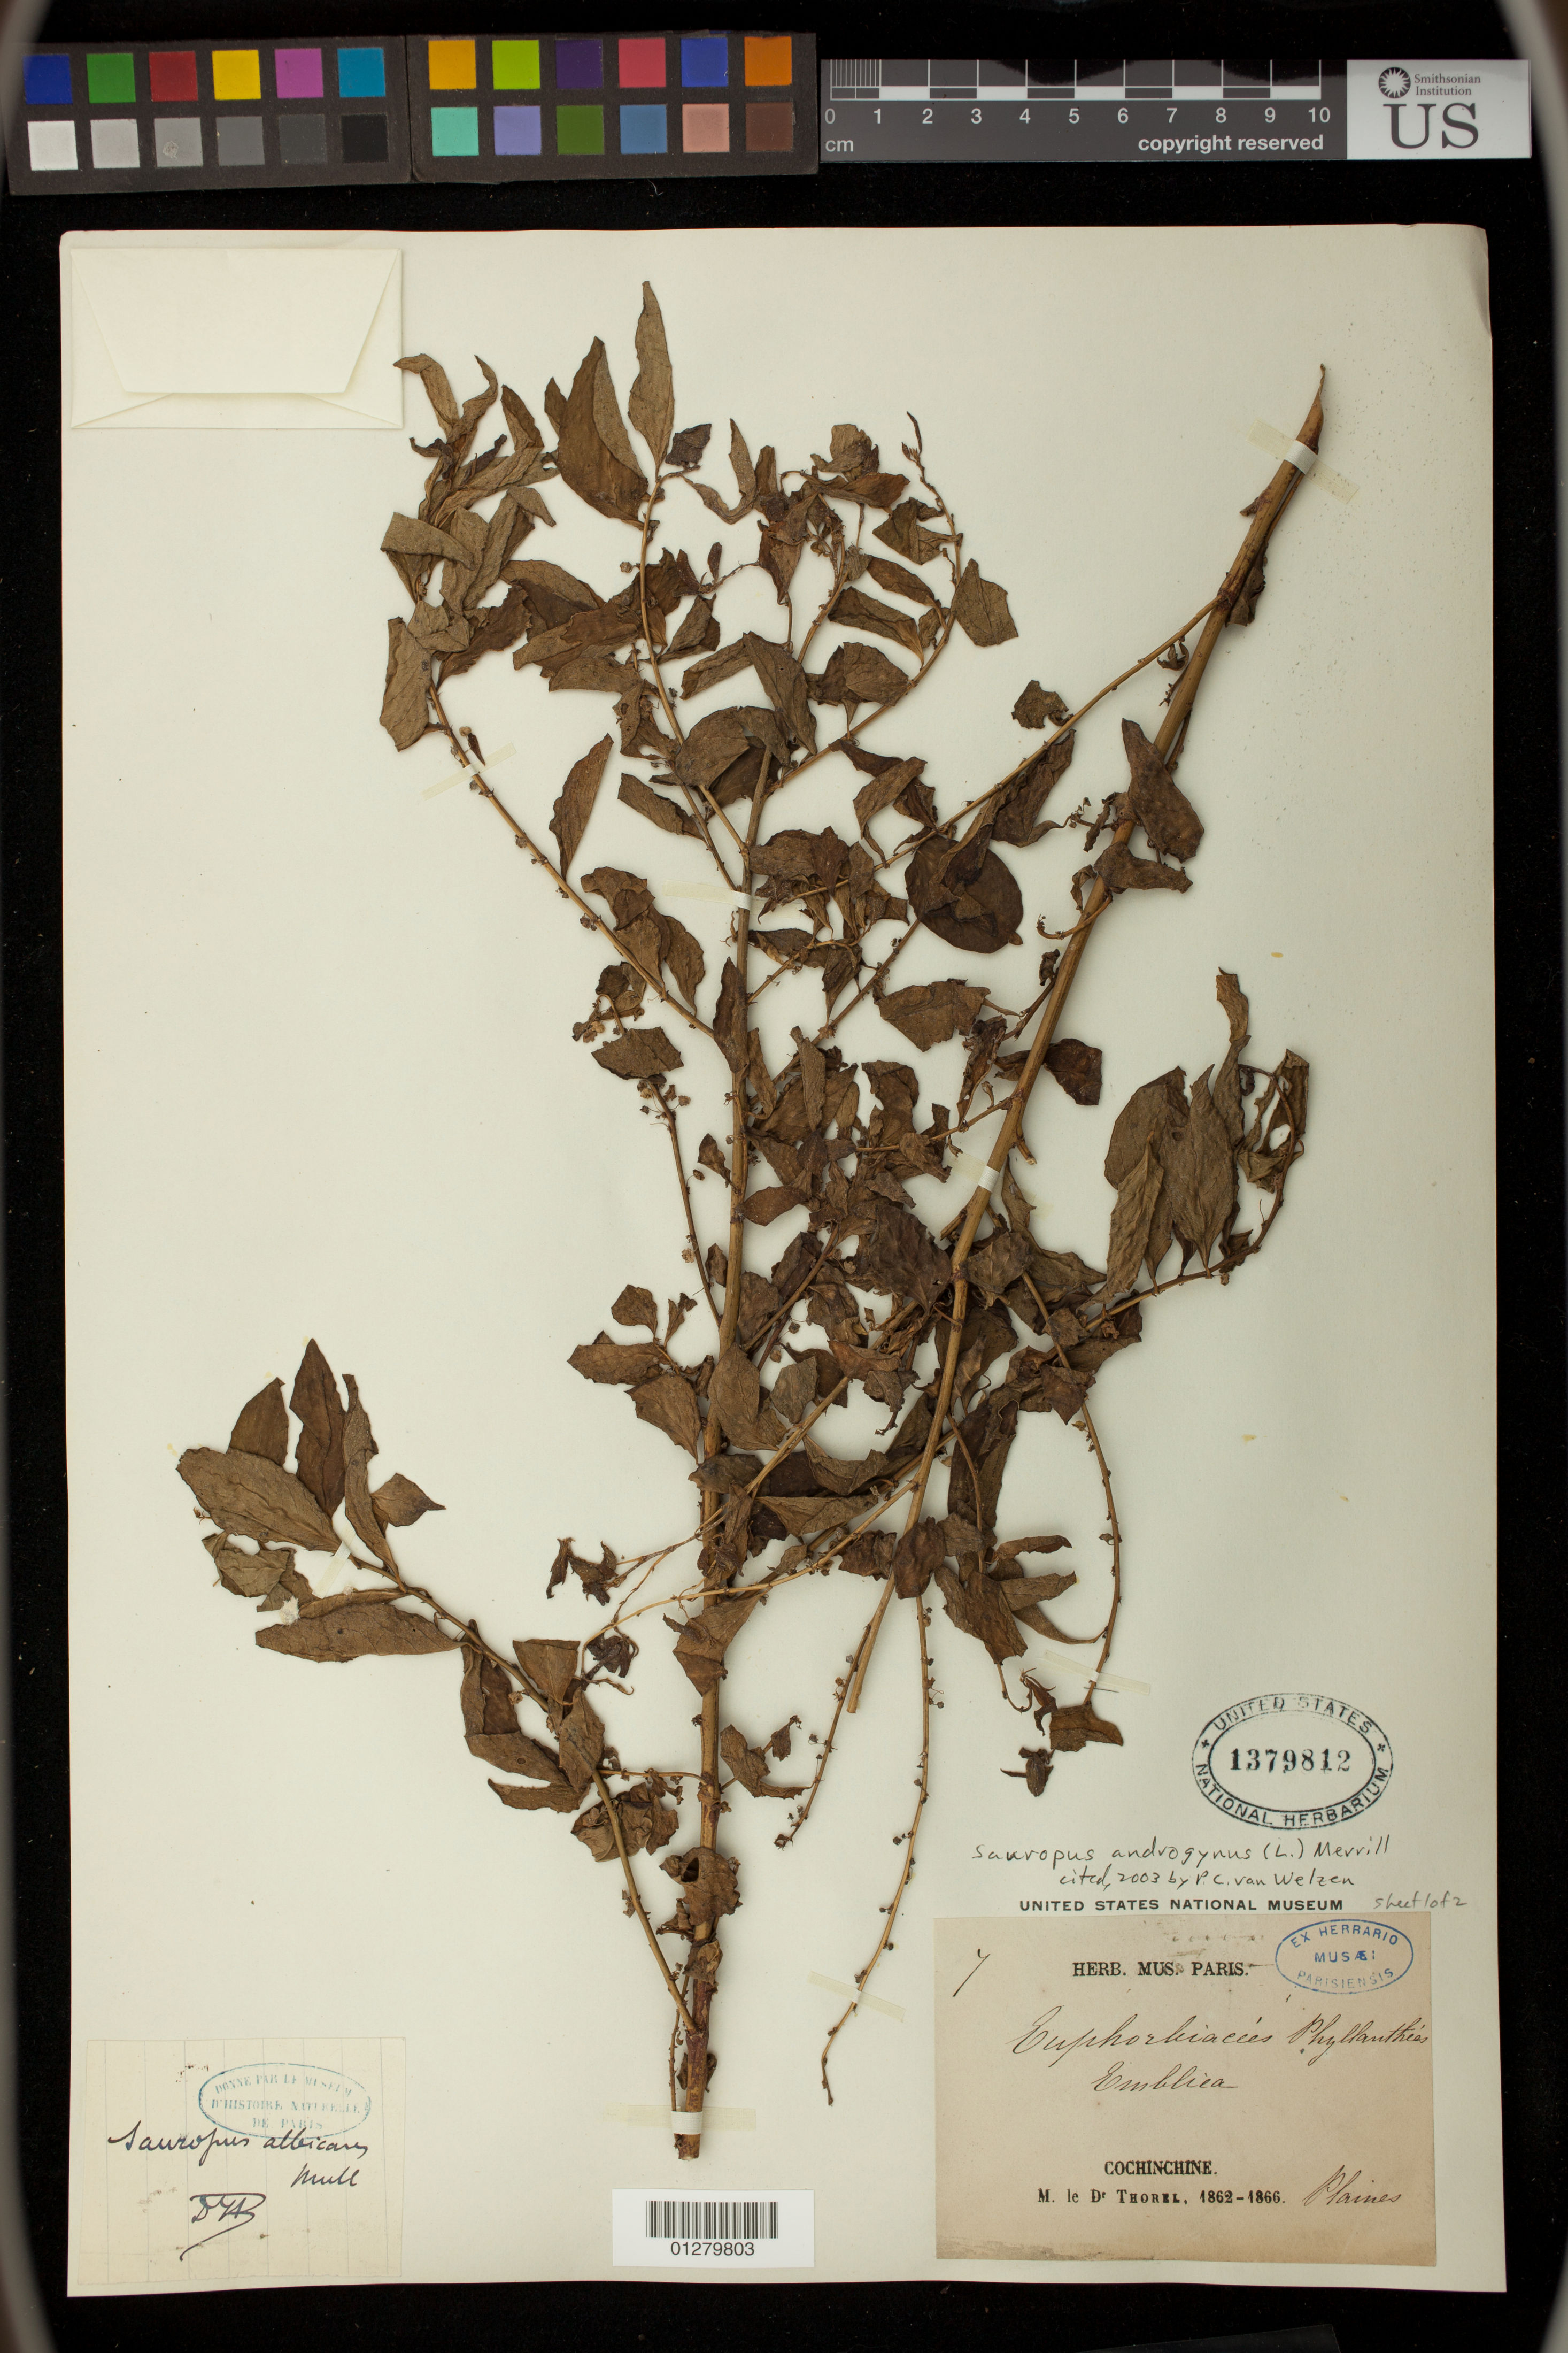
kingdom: Plantae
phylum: Tracheophyta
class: Magnoliopsida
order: Malpighiales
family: Phyllanthaceae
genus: Sauropus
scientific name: Sauropus androgynus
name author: (L.) Merr.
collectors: C. Thorel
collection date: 1862/1866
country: Vietnam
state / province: Cochinchina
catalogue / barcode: US 1389812